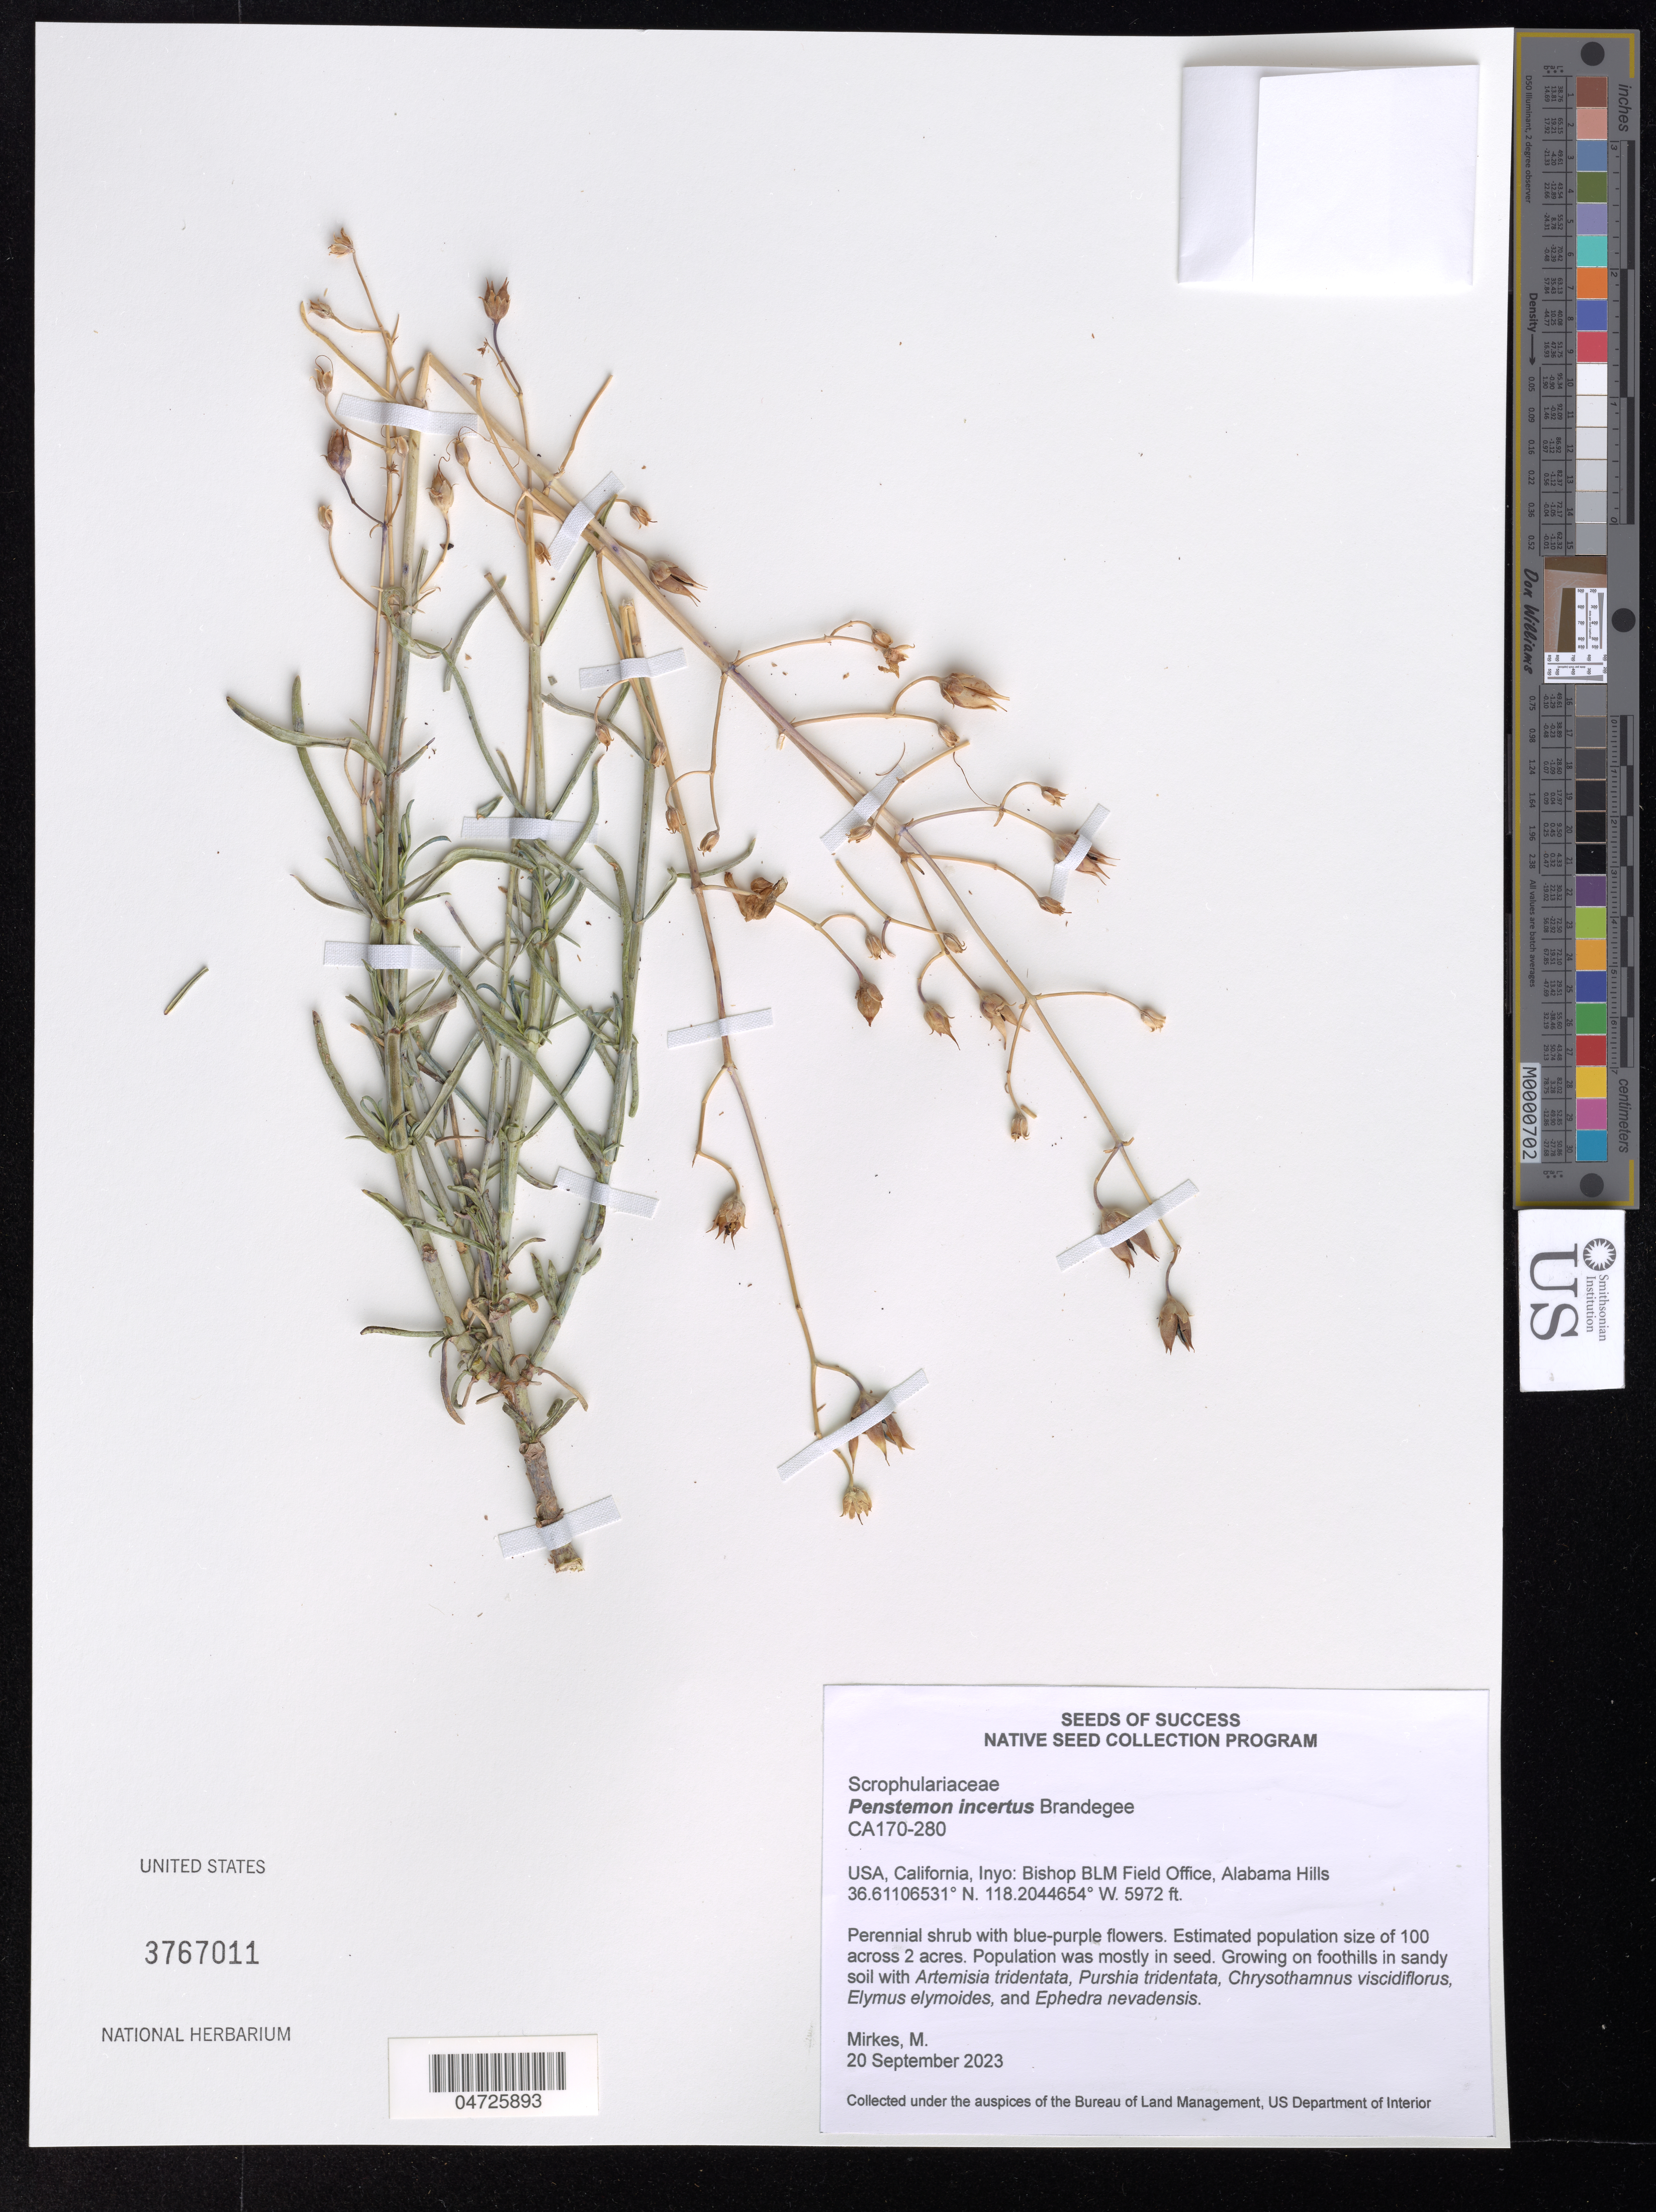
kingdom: Plantae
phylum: Tracheophyta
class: Magnoliopsida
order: Lamiales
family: Plantaginaceae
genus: Penstemon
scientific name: Penstemon incertus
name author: Brandegee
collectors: M. Mirkes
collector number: CA170-280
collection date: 2023-09-20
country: United States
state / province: California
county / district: Inyo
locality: Inyo: Bishop BLM Field Office, Alabama Hills.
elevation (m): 1820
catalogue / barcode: US 3767011